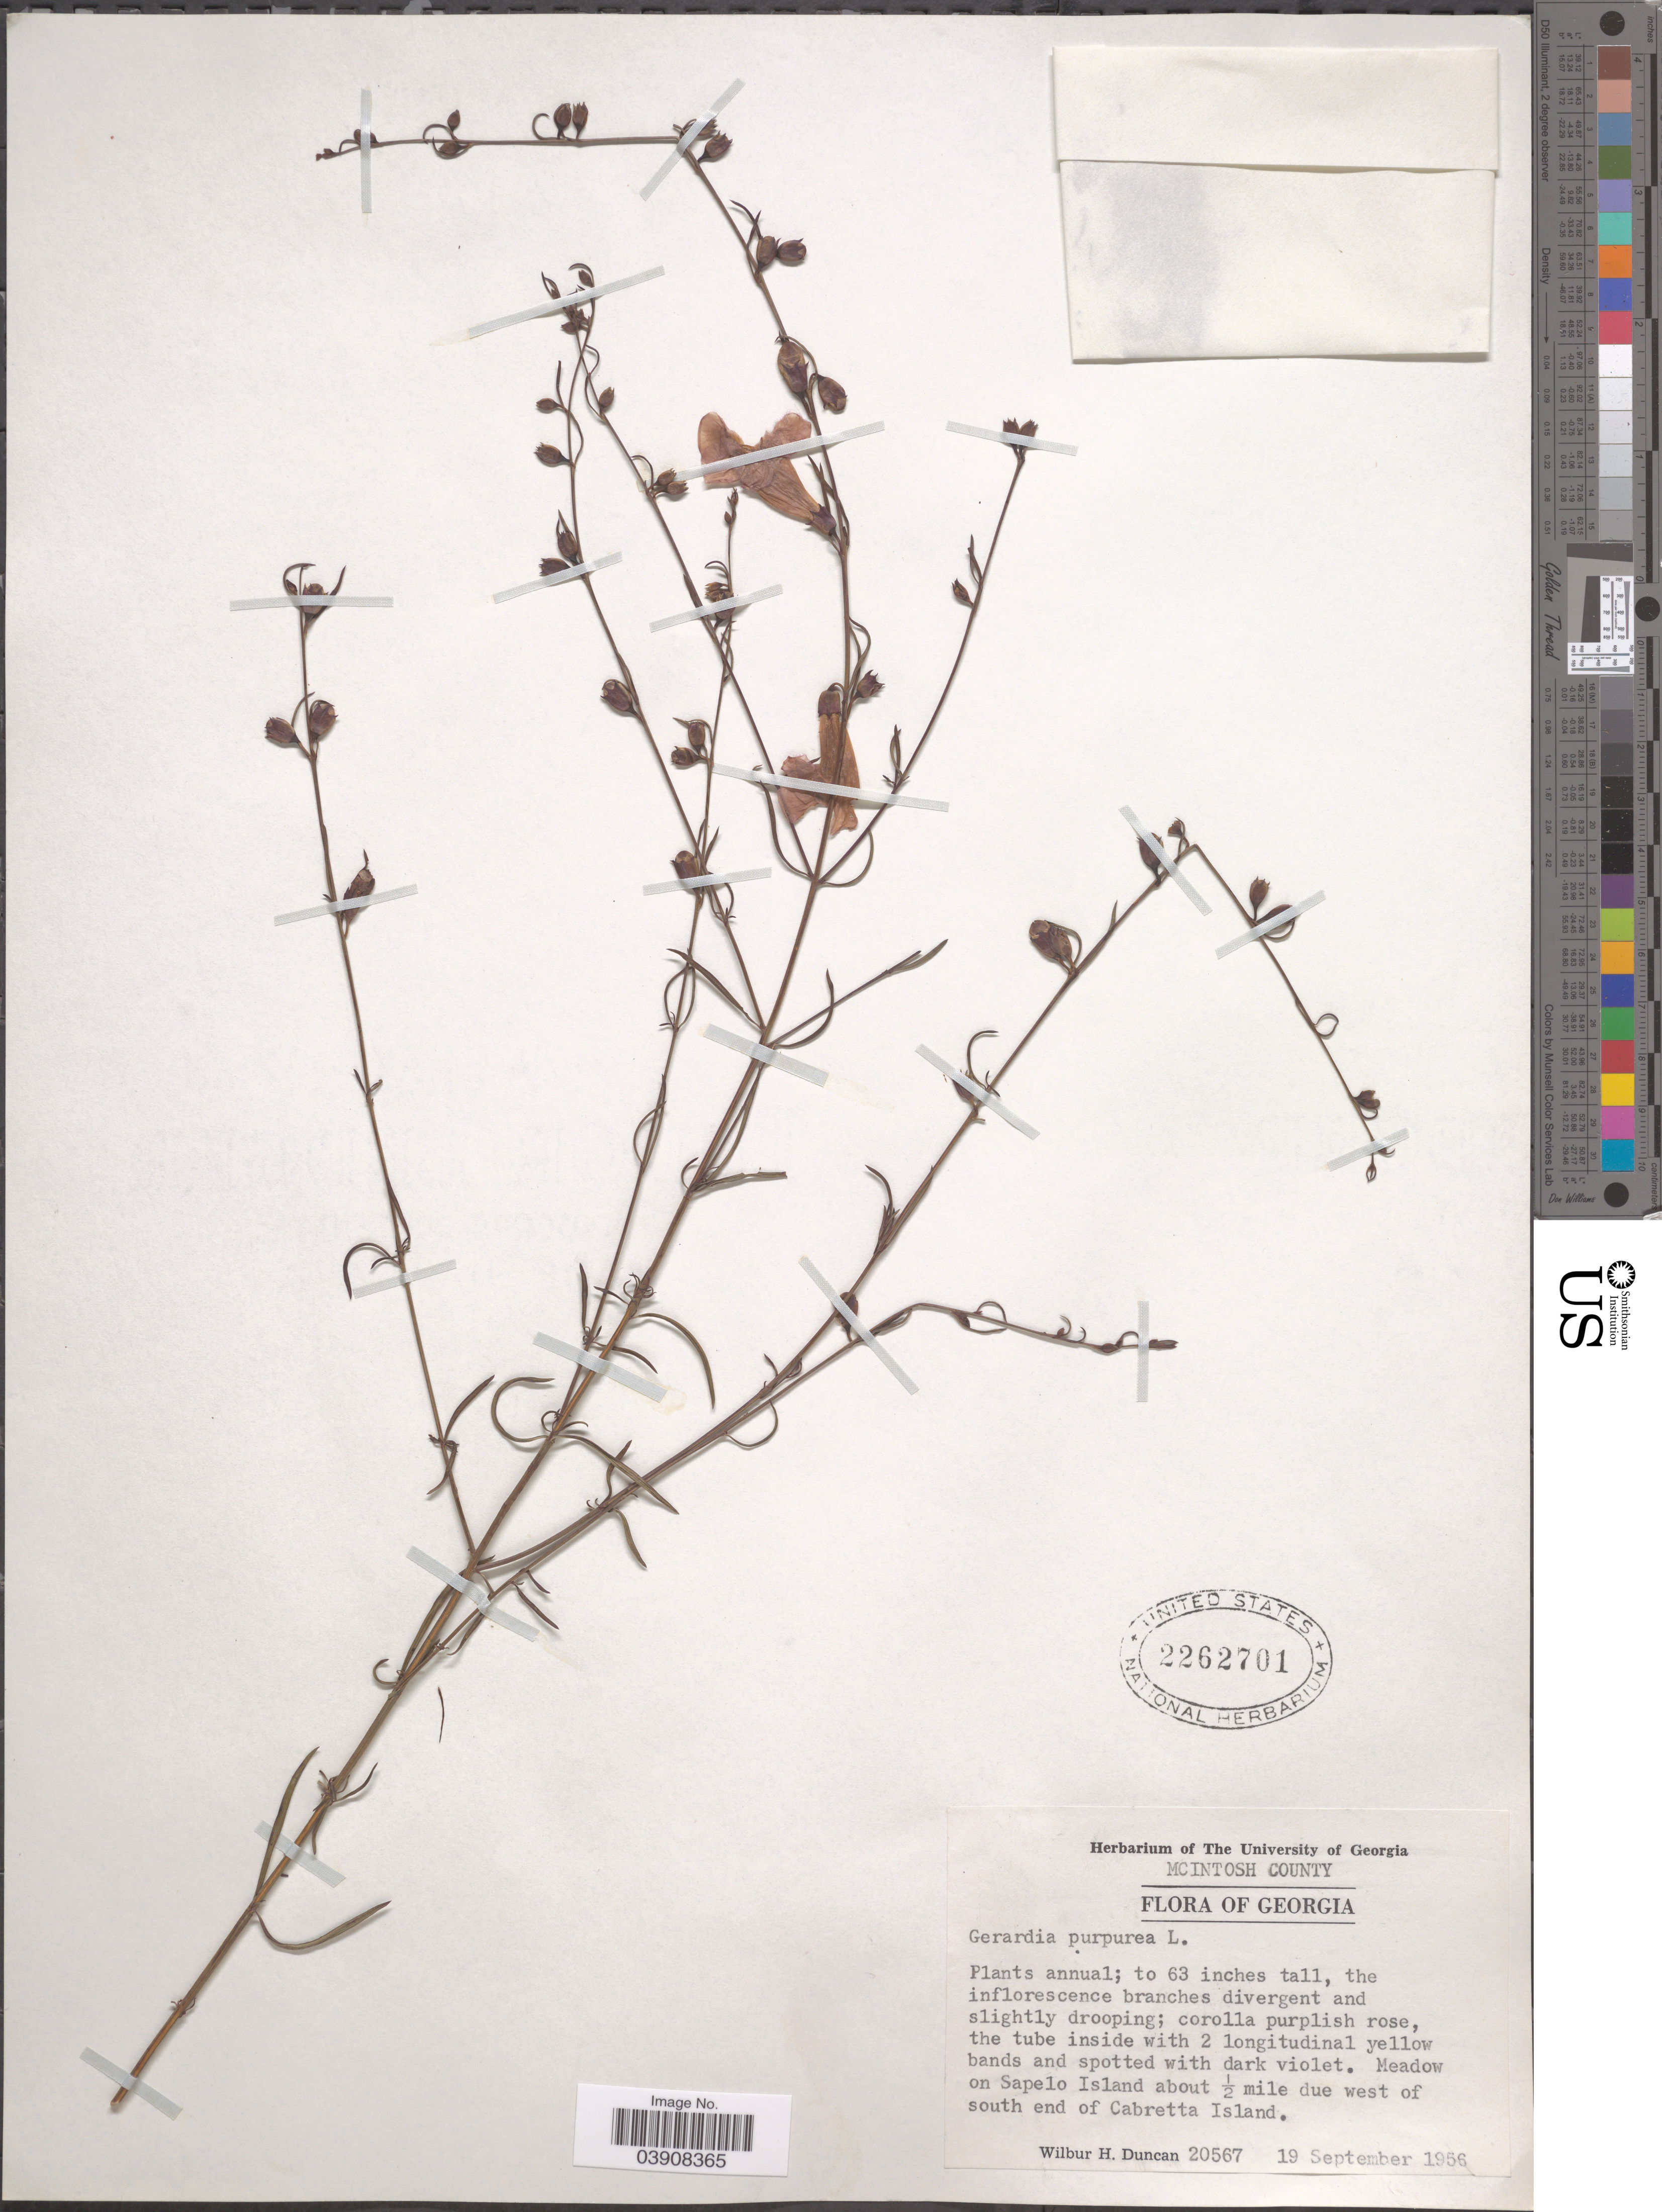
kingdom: Plantae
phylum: Tracheophyta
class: Magnoliopsida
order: Lamiales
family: Orobanchaceae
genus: Agalinis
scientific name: Agalinis purpurea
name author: (L.) Pennell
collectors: W. H. Duncan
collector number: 20567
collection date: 1956-09-19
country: United States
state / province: Georgia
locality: Mcintosh County. Meadow on Sapelo Island about ½ mile due west of south end of Cabretta Island.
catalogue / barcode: US 2262701